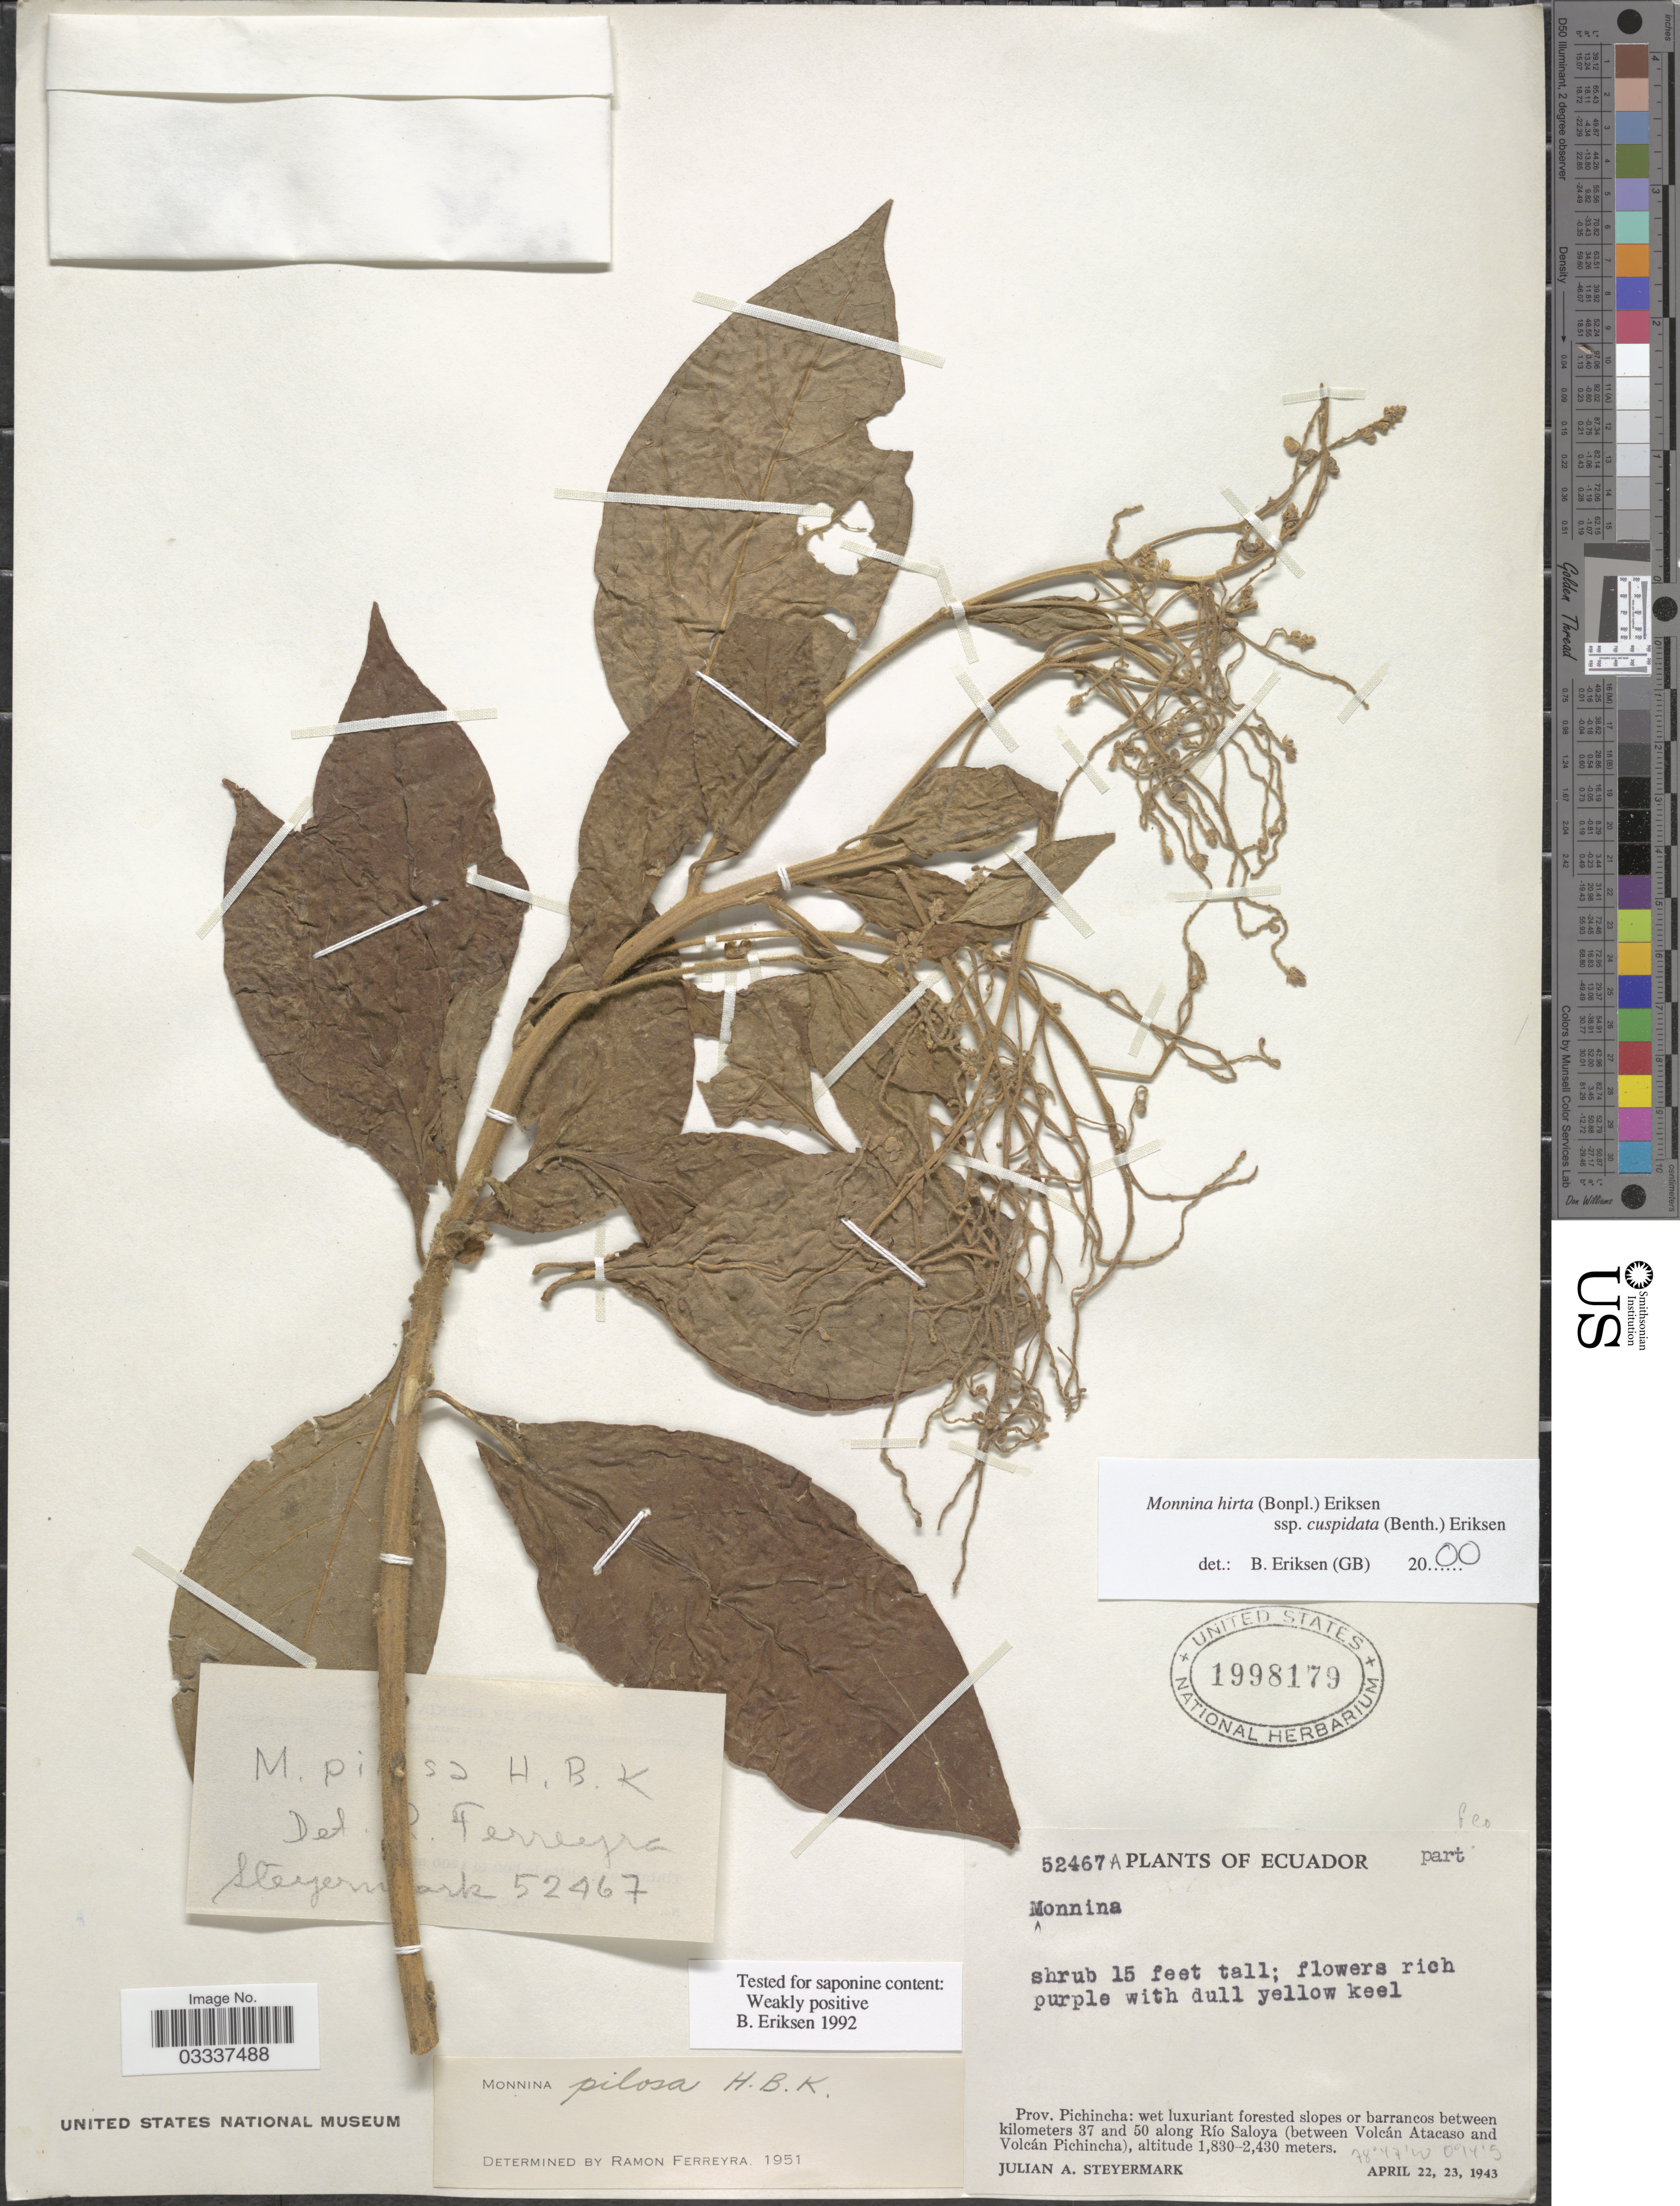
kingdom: Plantae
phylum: Tracheophyta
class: Magnoliopsida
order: Fabales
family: Polygalaceae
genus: Monnina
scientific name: Monnina hirta subsp. cuspidata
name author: (Benth.) B. Eriksen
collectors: J. Steyermark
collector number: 52467A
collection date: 1943-04-22/1943-04-23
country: Ecuador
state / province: Pichincha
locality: Wet luxuriant forested slopes or barrancos between kilometers 37 and 50 along Río Saloya (between Volcán Atacaso and Volcán Pichincha).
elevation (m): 1830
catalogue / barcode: US 1998179